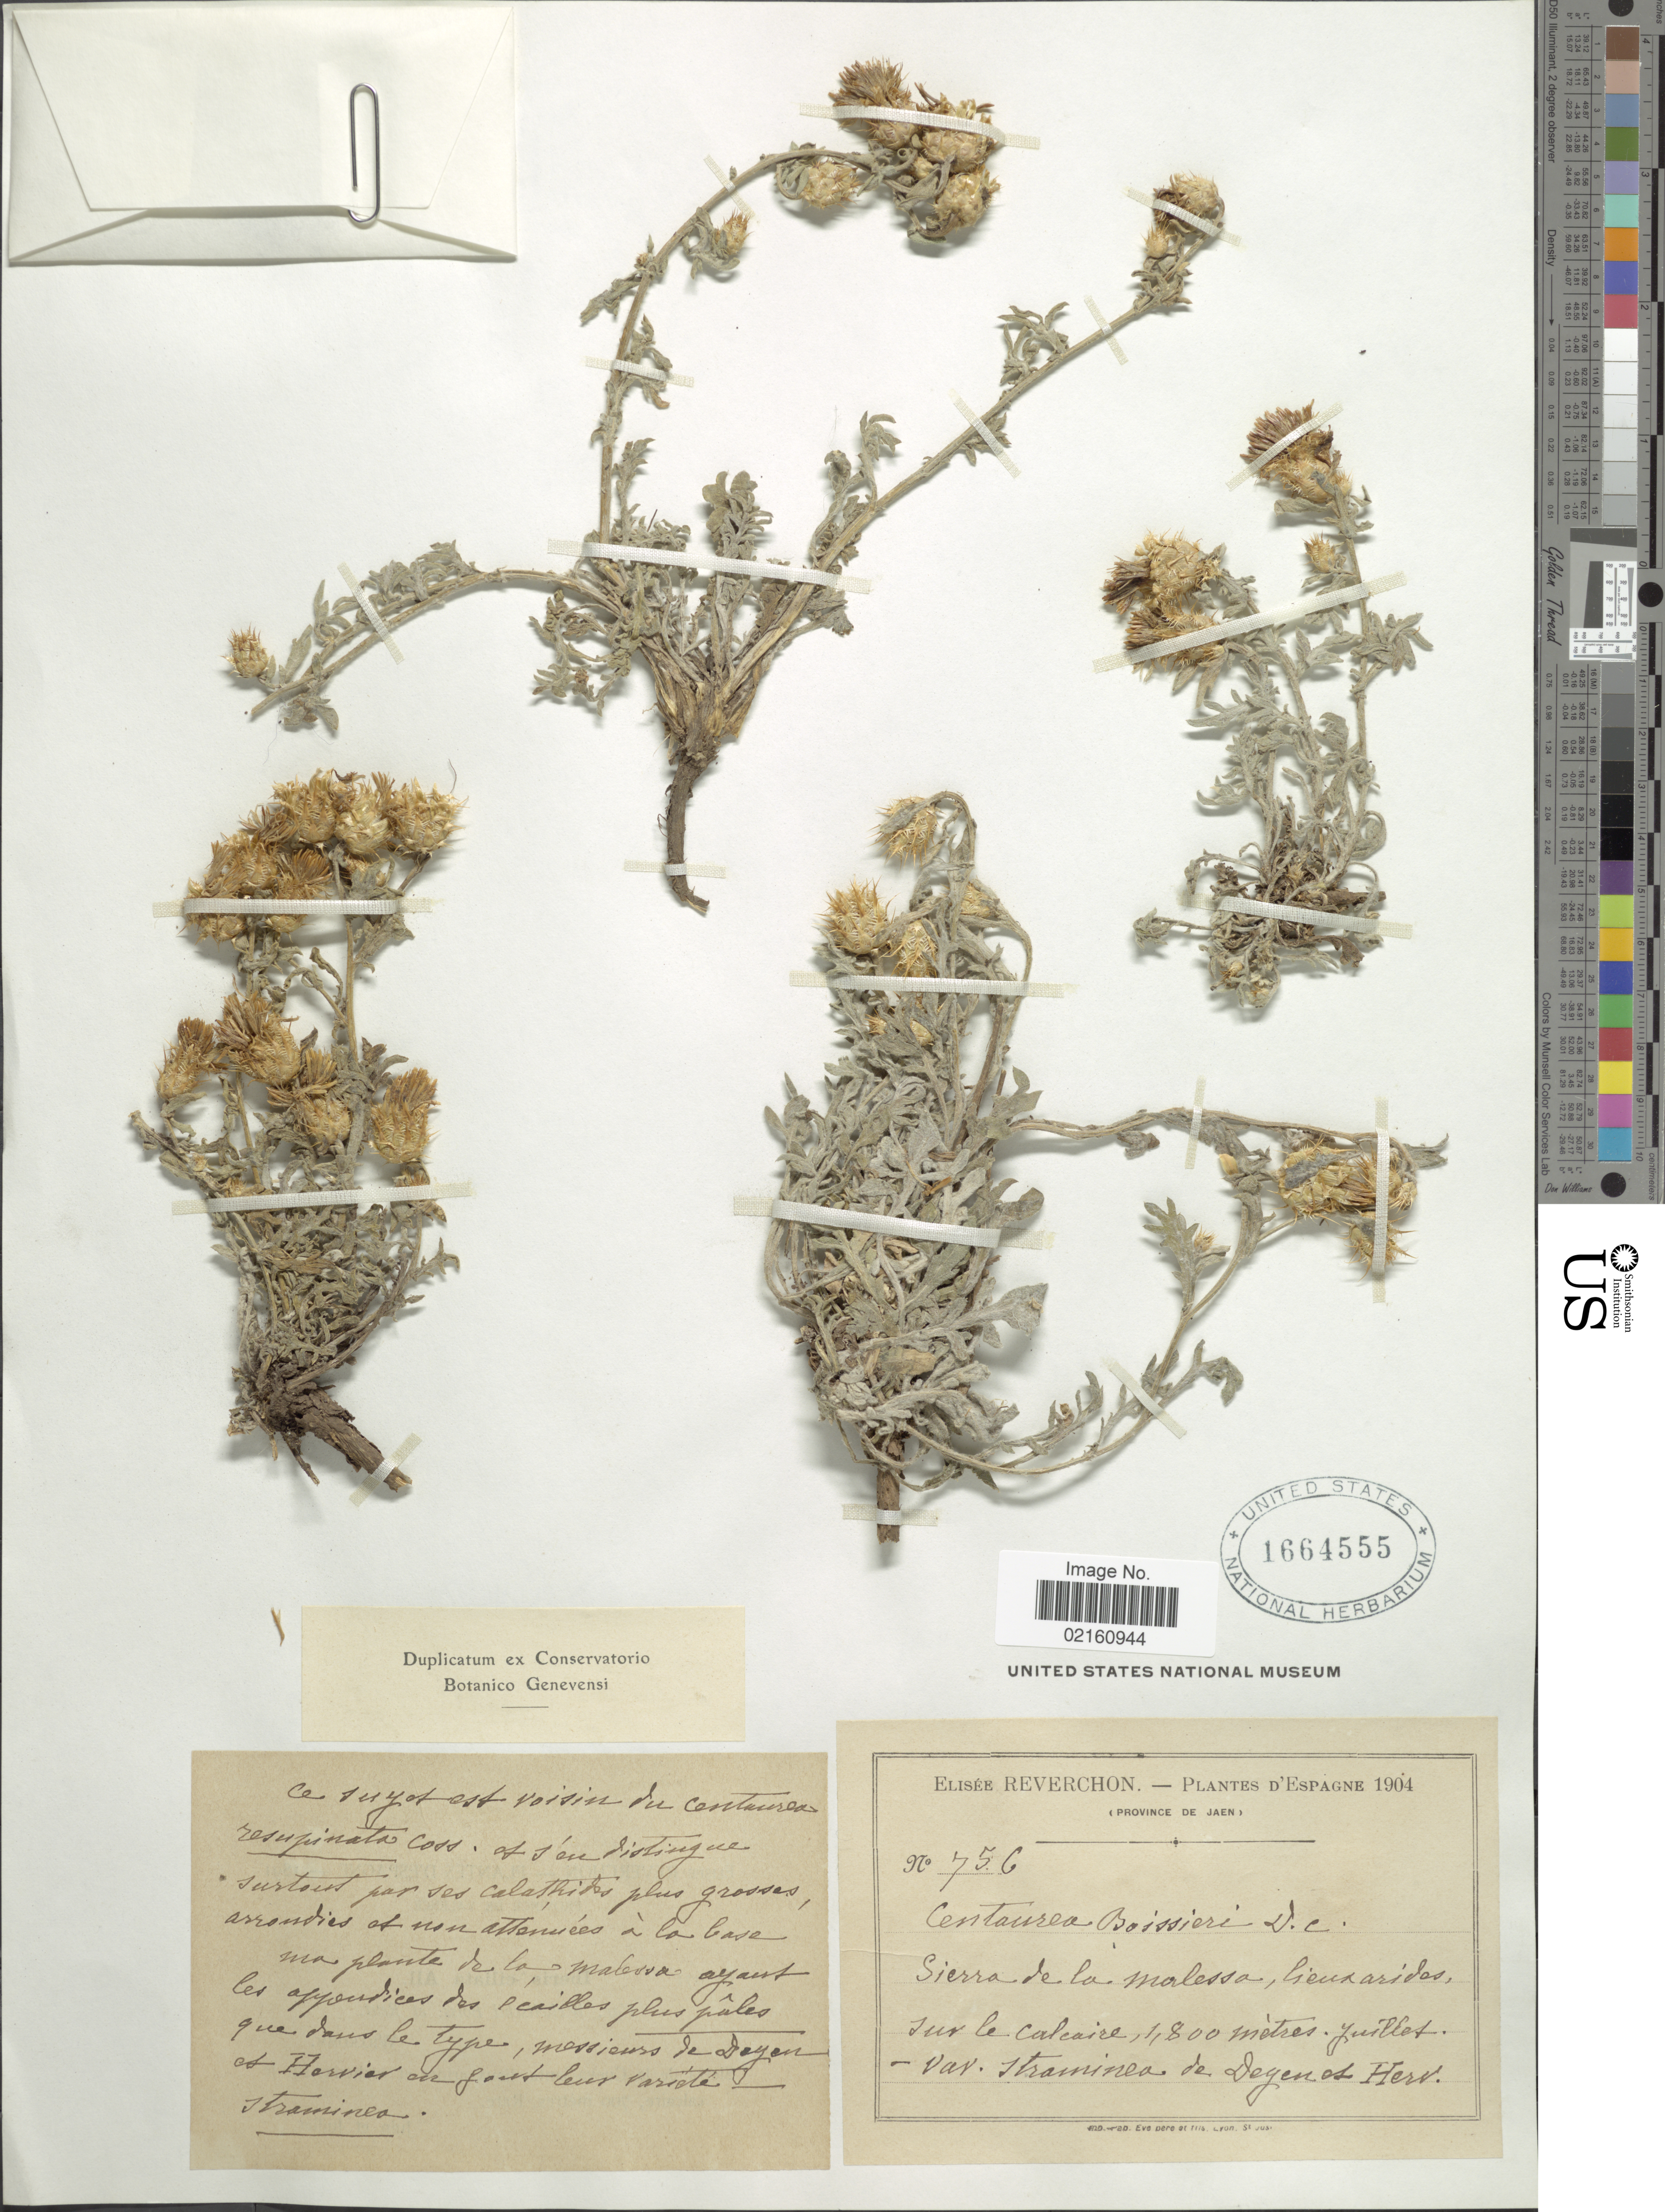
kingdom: Plantae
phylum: Tracheophyta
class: Magnoliopsida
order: Asterales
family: Asteraceae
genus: Centaurea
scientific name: Centaurea boissieri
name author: DC.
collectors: E. Reverchon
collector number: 756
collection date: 1904-07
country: Spain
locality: Province de Jaen, Sierra de la Malessa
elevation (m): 1800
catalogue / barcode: US 1664555